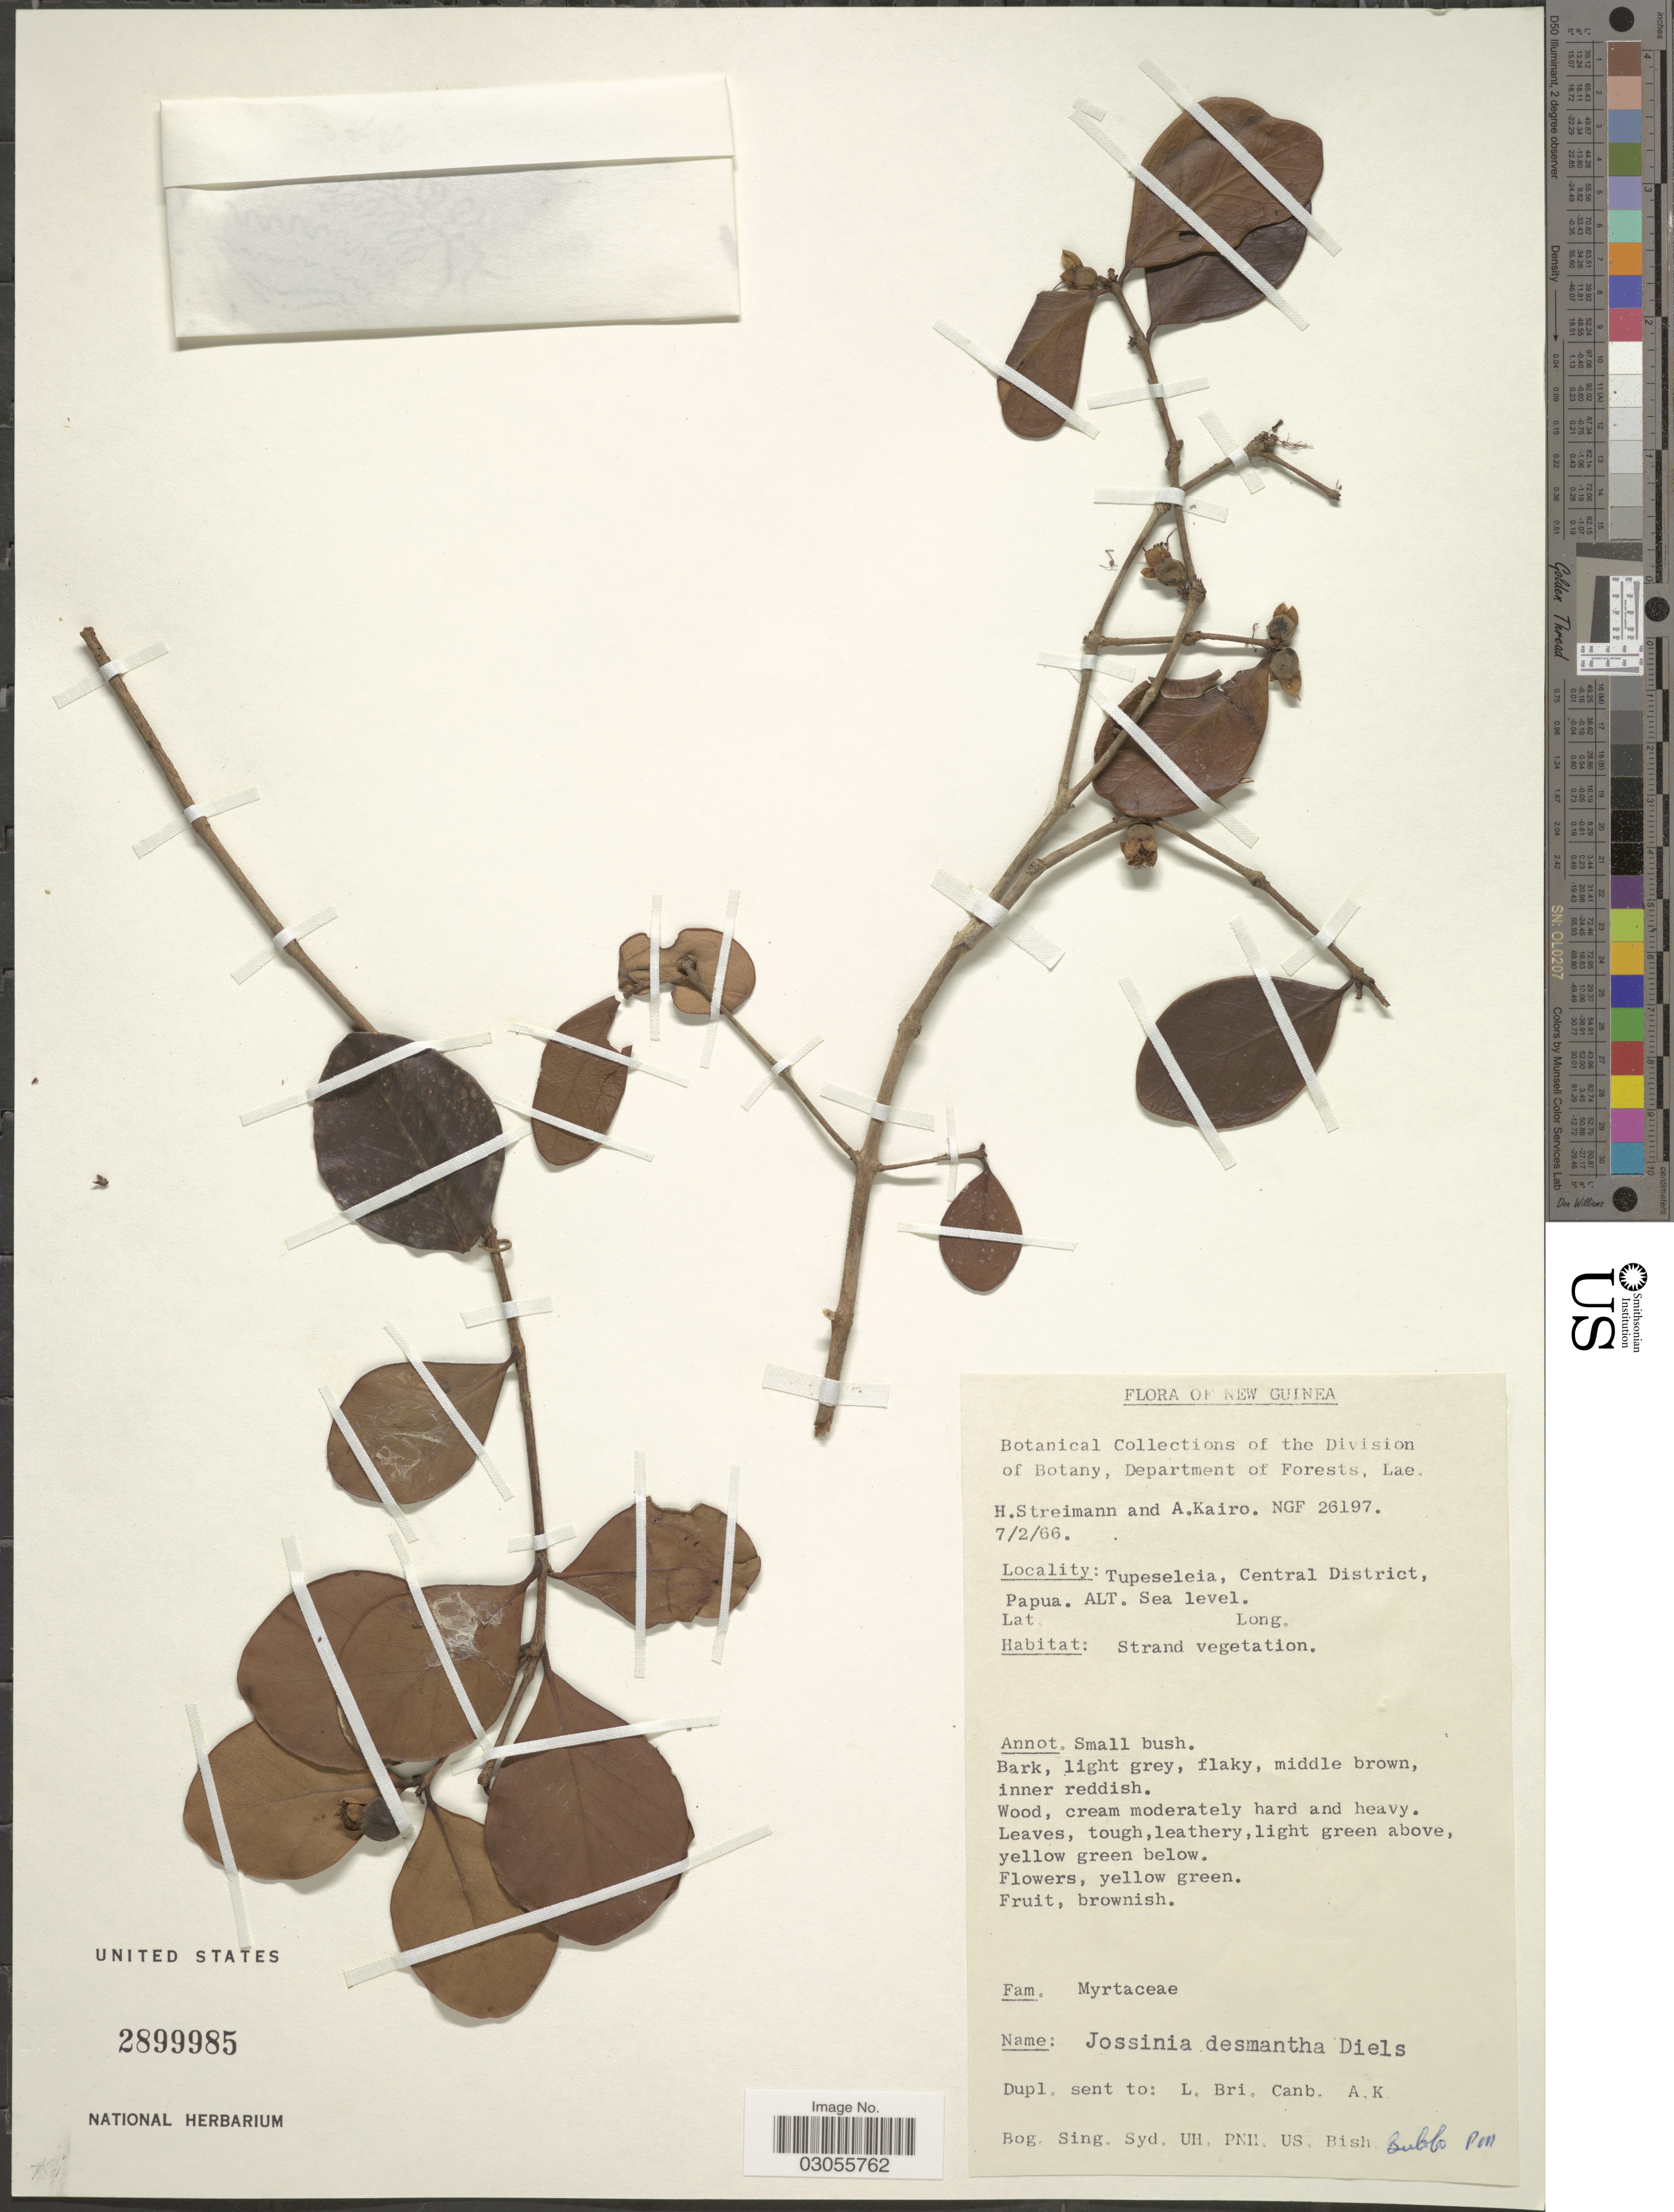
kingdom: Plantae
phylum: Tracheophyta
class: Magnoliopsida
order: Myrtales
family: Myrtaceae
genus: Eugenia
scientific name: Eugenia reinwardtiana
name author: (Blume) DC.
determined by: Strong, Mark T., (BOT), Smithsonian Institution - National Museum of Natural History (UNITED STATES)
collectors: H. Streimann & A. Kairo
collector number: NGF 26197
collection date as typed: Transcribed d/m/y: 7/2/66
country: Papua New Guinea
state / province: Central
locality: New Guinea. Tupeseleia, Papua.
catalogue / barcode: US 2899985